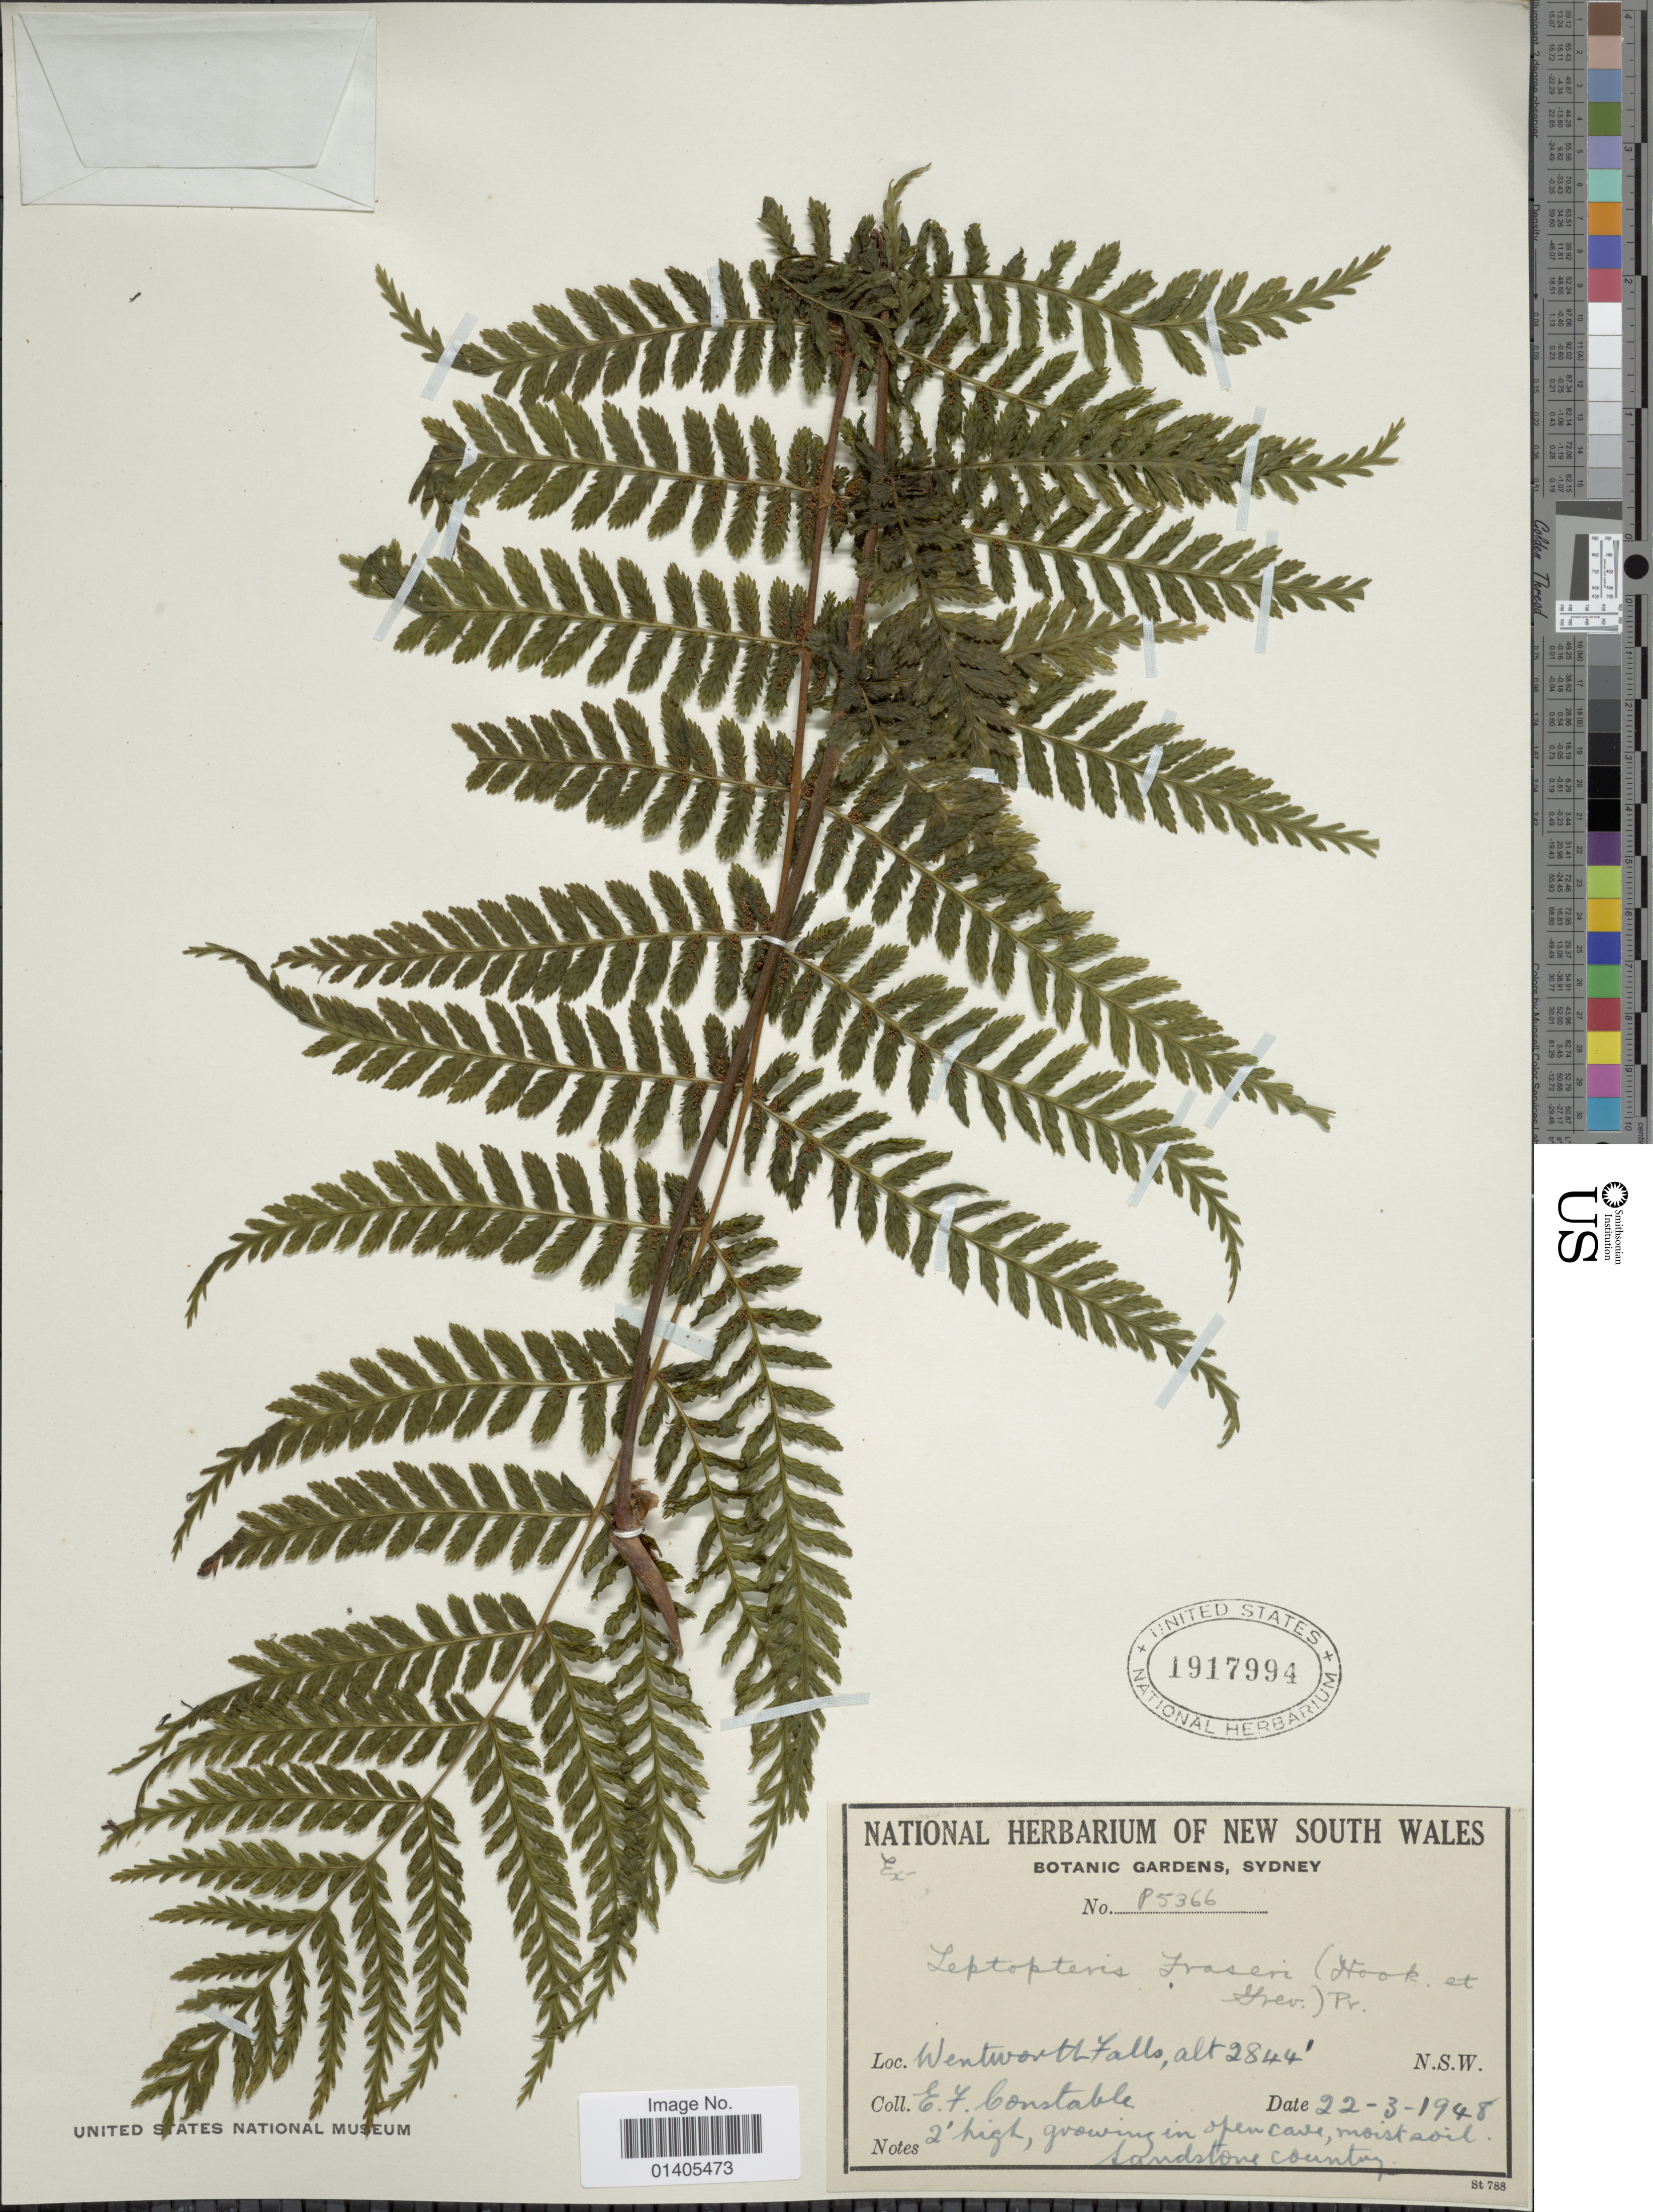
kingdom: Plantae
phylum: Tracheophyta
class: Polypodiopsida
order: Osmundales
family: Osmundaceae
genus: Leptopteris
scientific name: Leptopteris fraseri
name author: (Hook. & Grev.) C. Presl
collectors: E. F. Constable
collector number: P5366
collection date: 1948-03-22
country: Australia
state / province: New South Wales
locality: Wentworth Falls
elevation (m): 867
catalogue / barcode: US 1917994